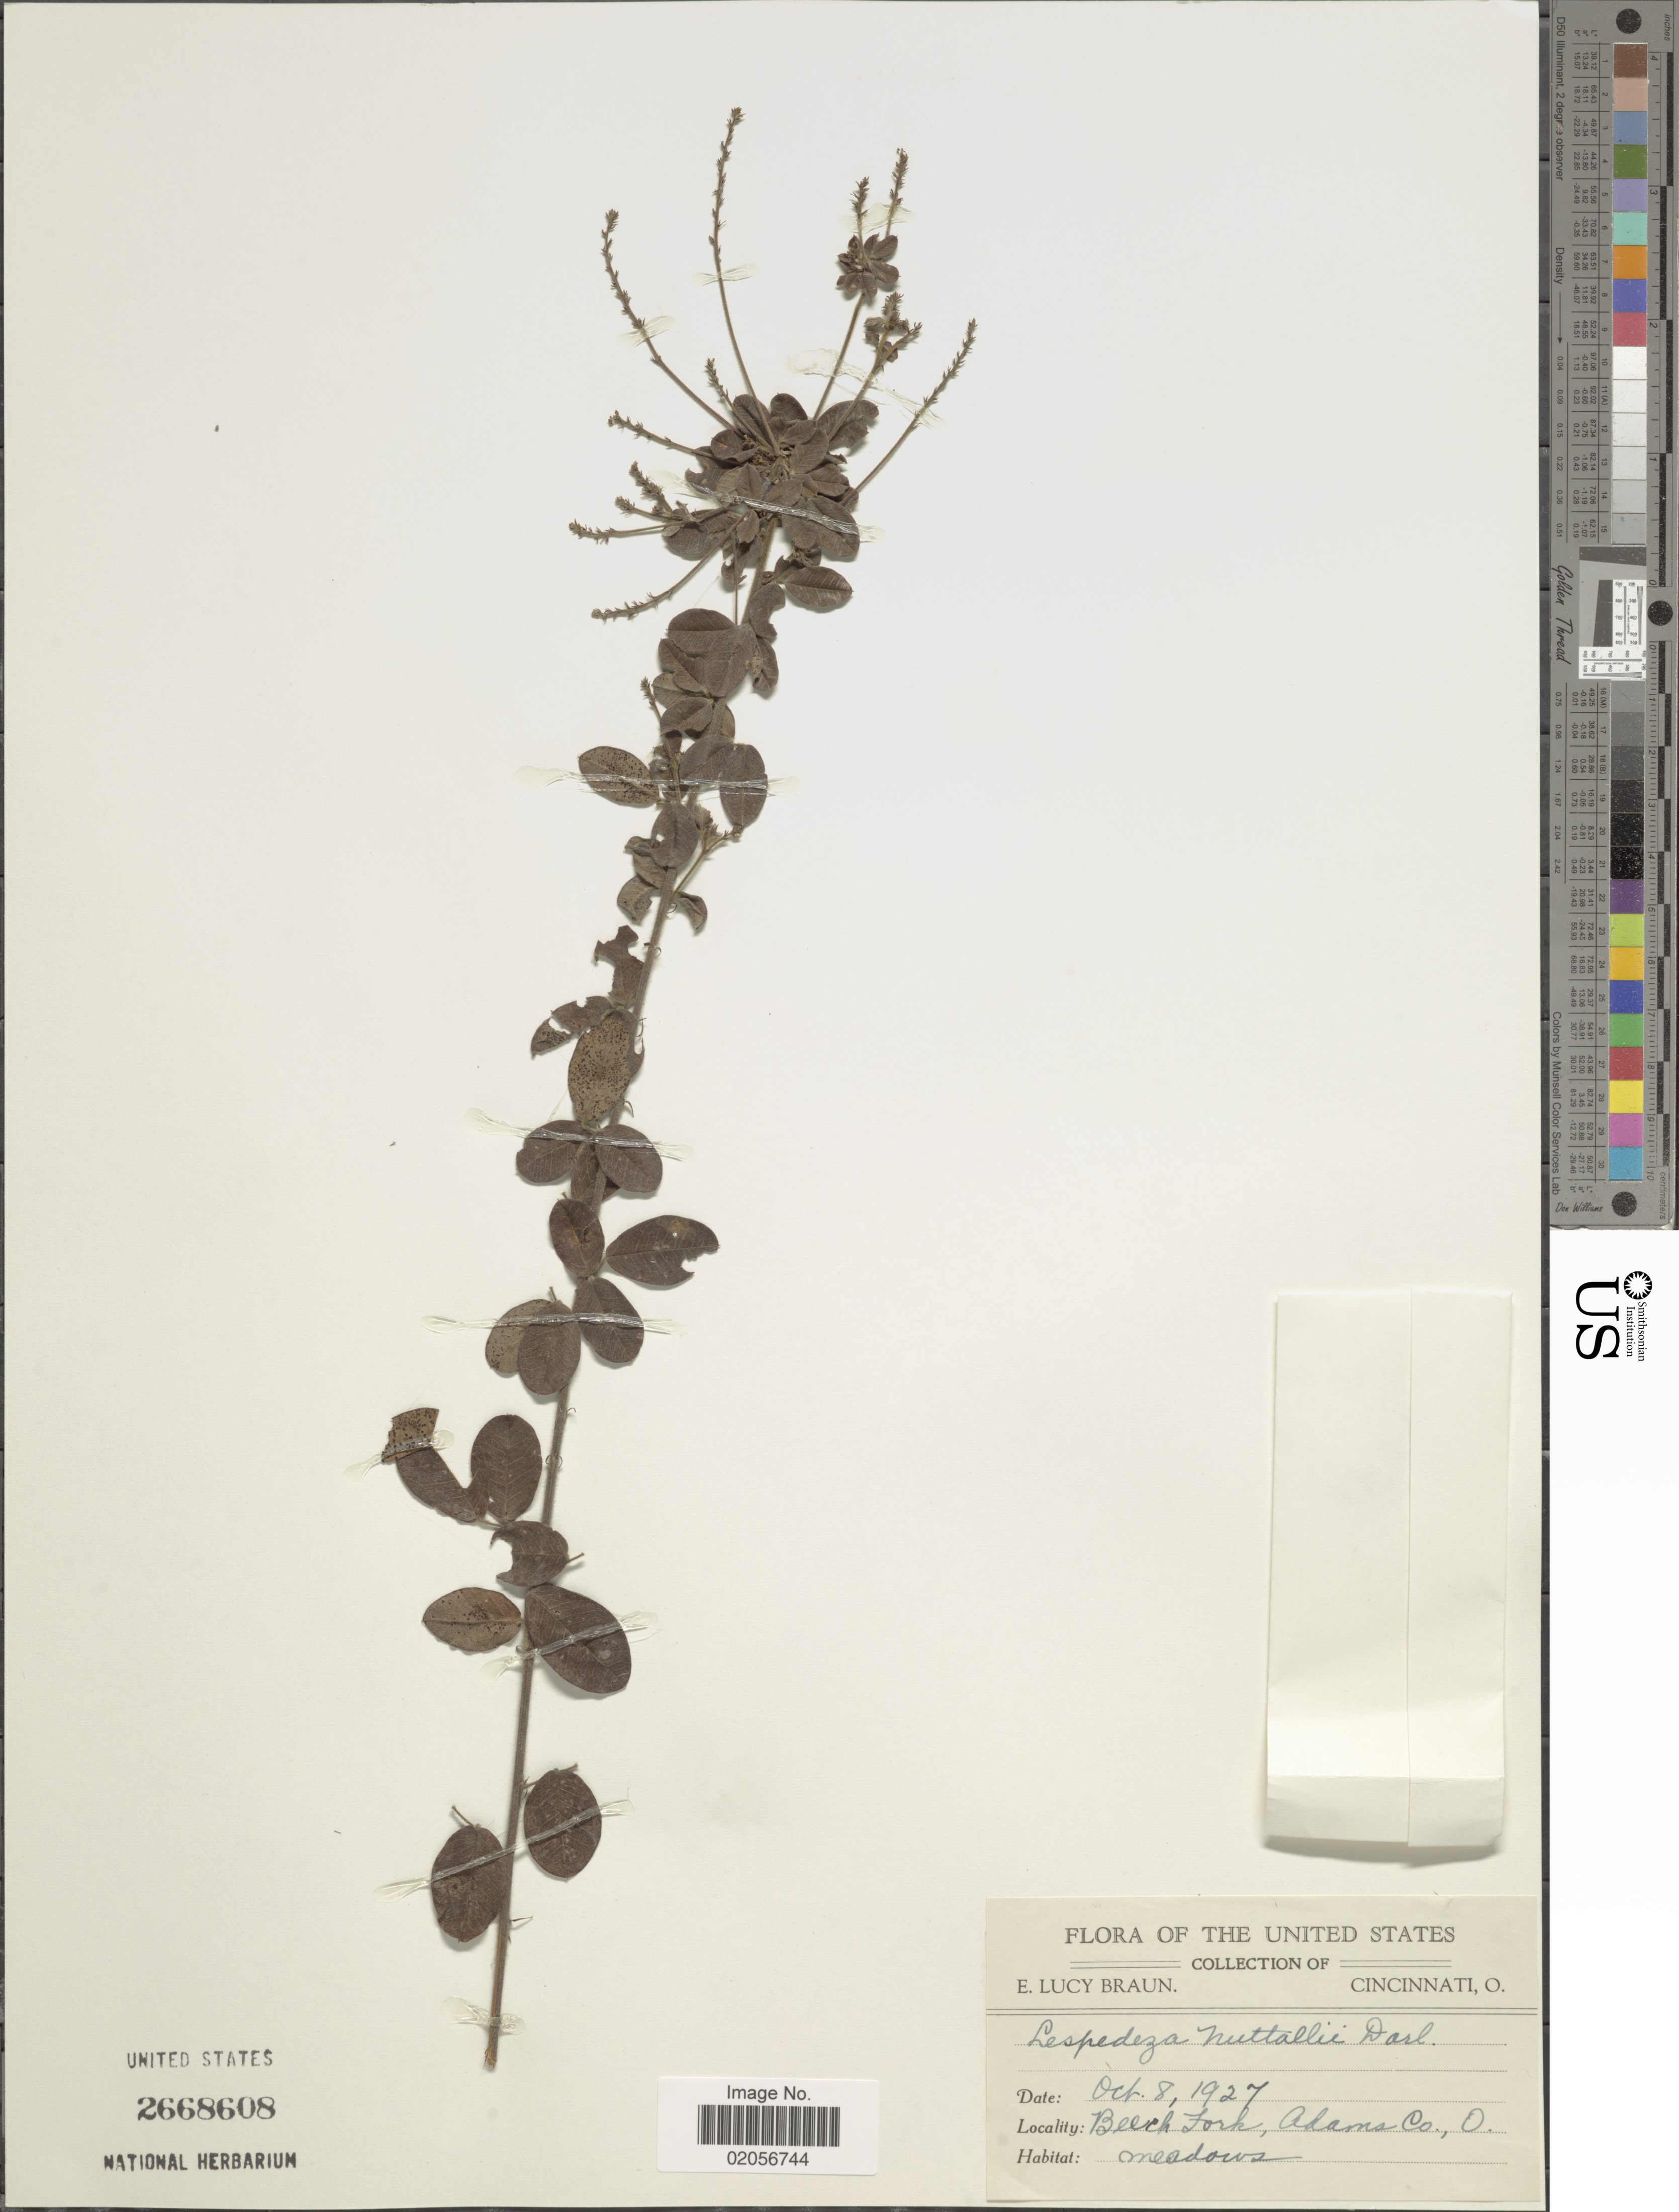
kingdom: Plantae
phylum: Tracheophyta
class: Magnoliopsida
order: Fabales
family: Fabaceae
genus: Lespedeza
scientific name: Lespedeza nuttallii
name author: Darl.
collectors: E. L. Braun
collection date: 1927-10-08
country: United States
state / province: Ohio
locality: Beech Fork, Adams Co., meadows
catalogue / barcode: US 2668608